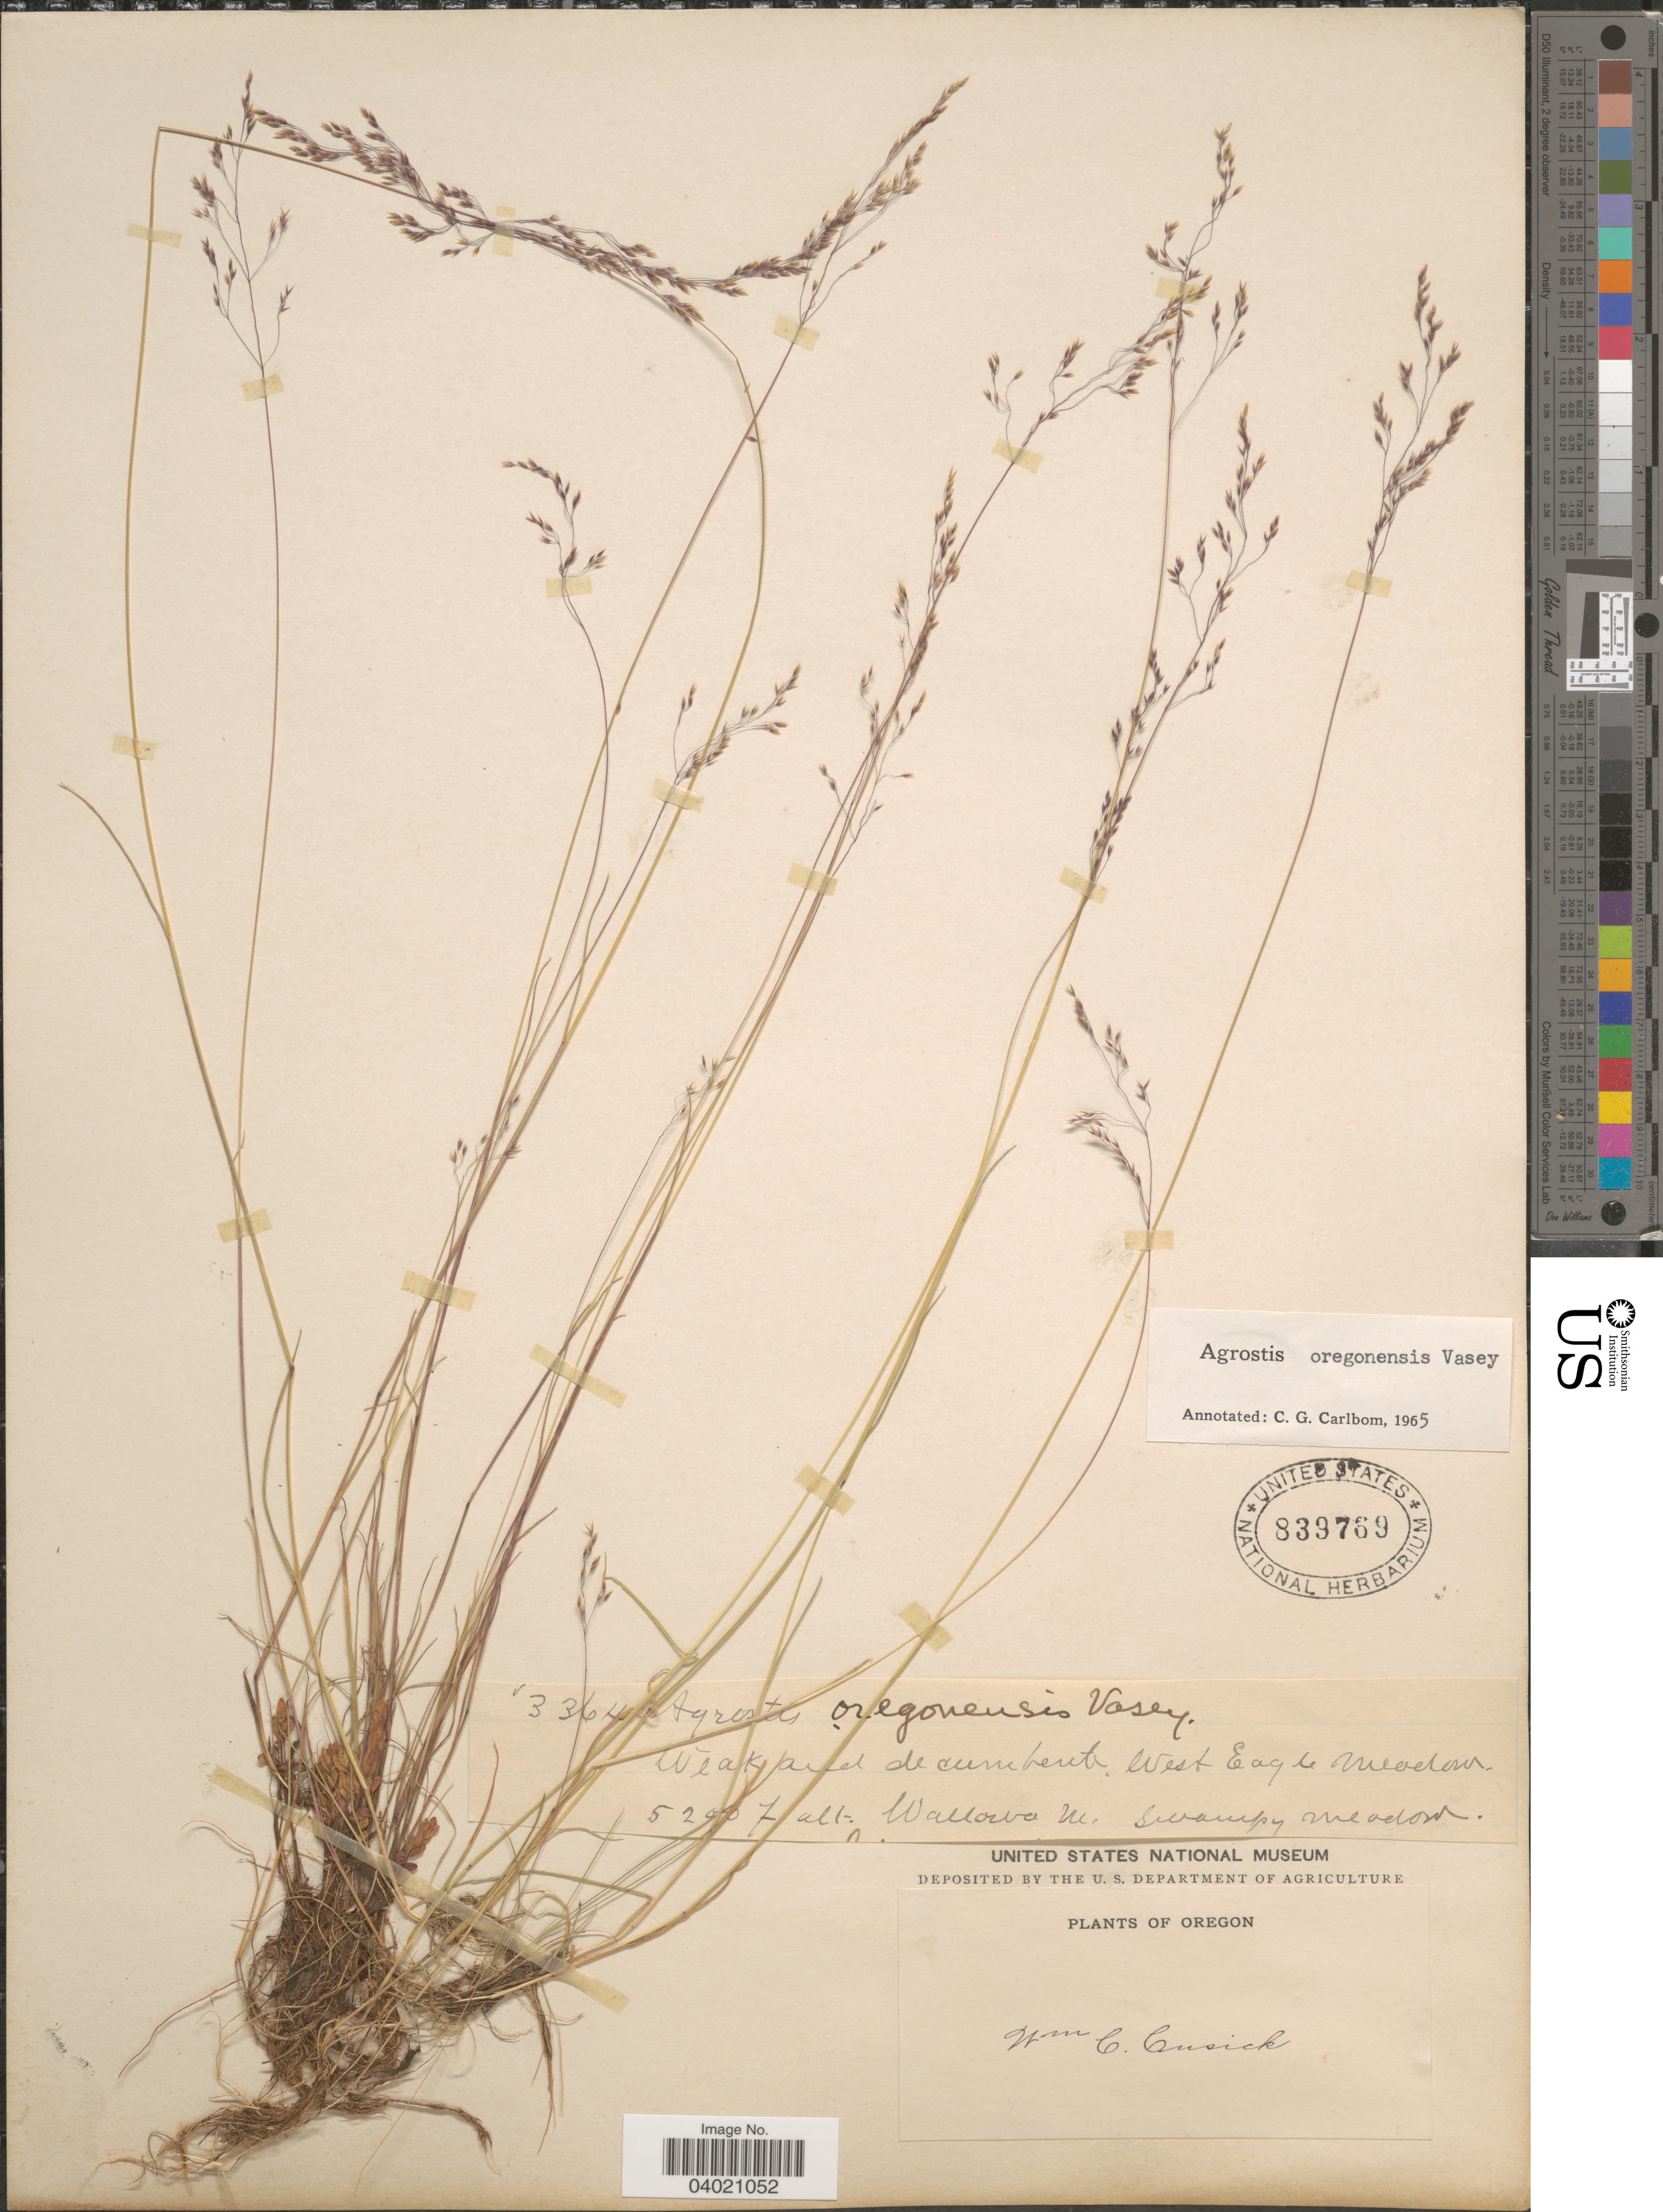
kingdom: Plantae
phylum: Tracheophyta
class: Liliopsida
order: Poales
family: Poaceae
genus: Agrostis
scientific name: Agrostis oregonensis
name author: Vasey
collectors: W. C. Cusick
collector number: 3364*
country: United States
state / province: Oregon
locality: West Eagle Meadow. Wallowa M.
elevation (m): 1585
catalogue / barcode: US 839769